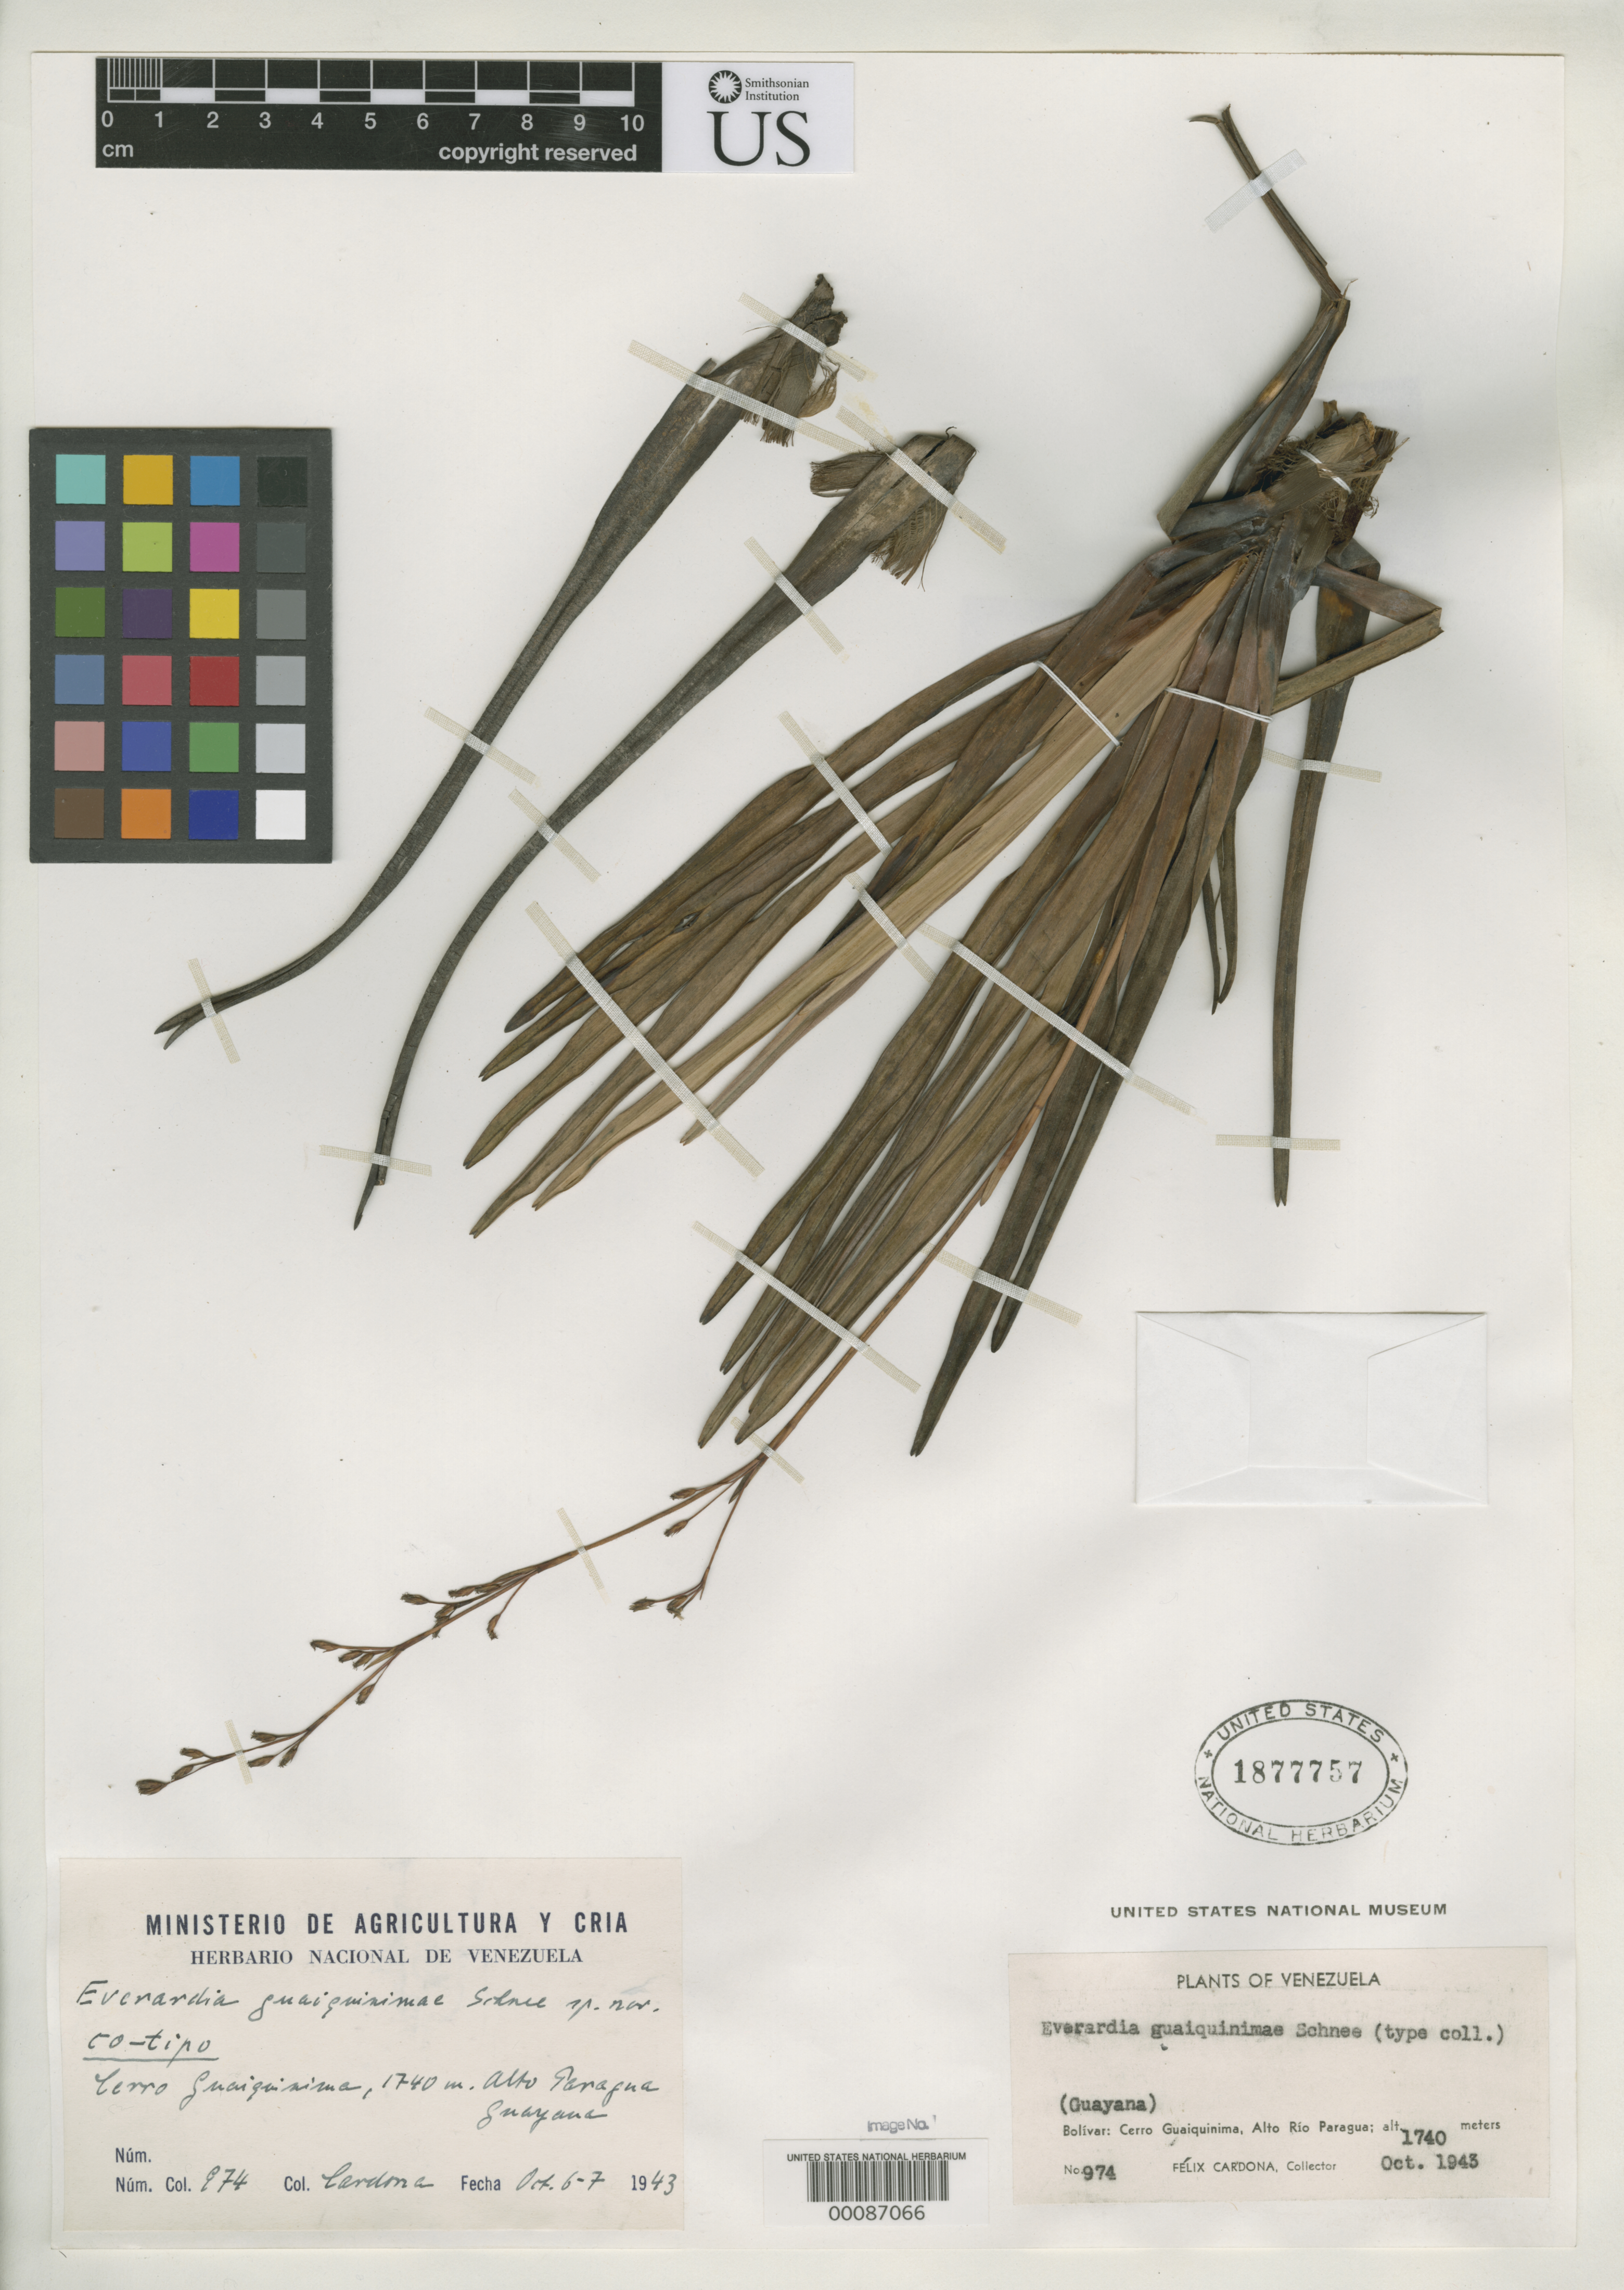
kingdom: Plantae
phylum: Tracheophyta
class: Liliopsida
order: Poales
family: Cyperaceae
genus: Everardia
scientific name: Everardia guaiquinimae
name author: Schnee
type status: Isotype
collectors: F. Cardona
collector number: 974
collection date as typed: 06 Oct 1943 to 07 Oct 1943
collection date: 1943-10-06/1943-10-07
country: Venezuela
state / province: Bolivar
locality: Cerro Guaiquinima, Rio Paragua, Guayana.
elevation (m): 1740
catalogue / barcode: US 1877757